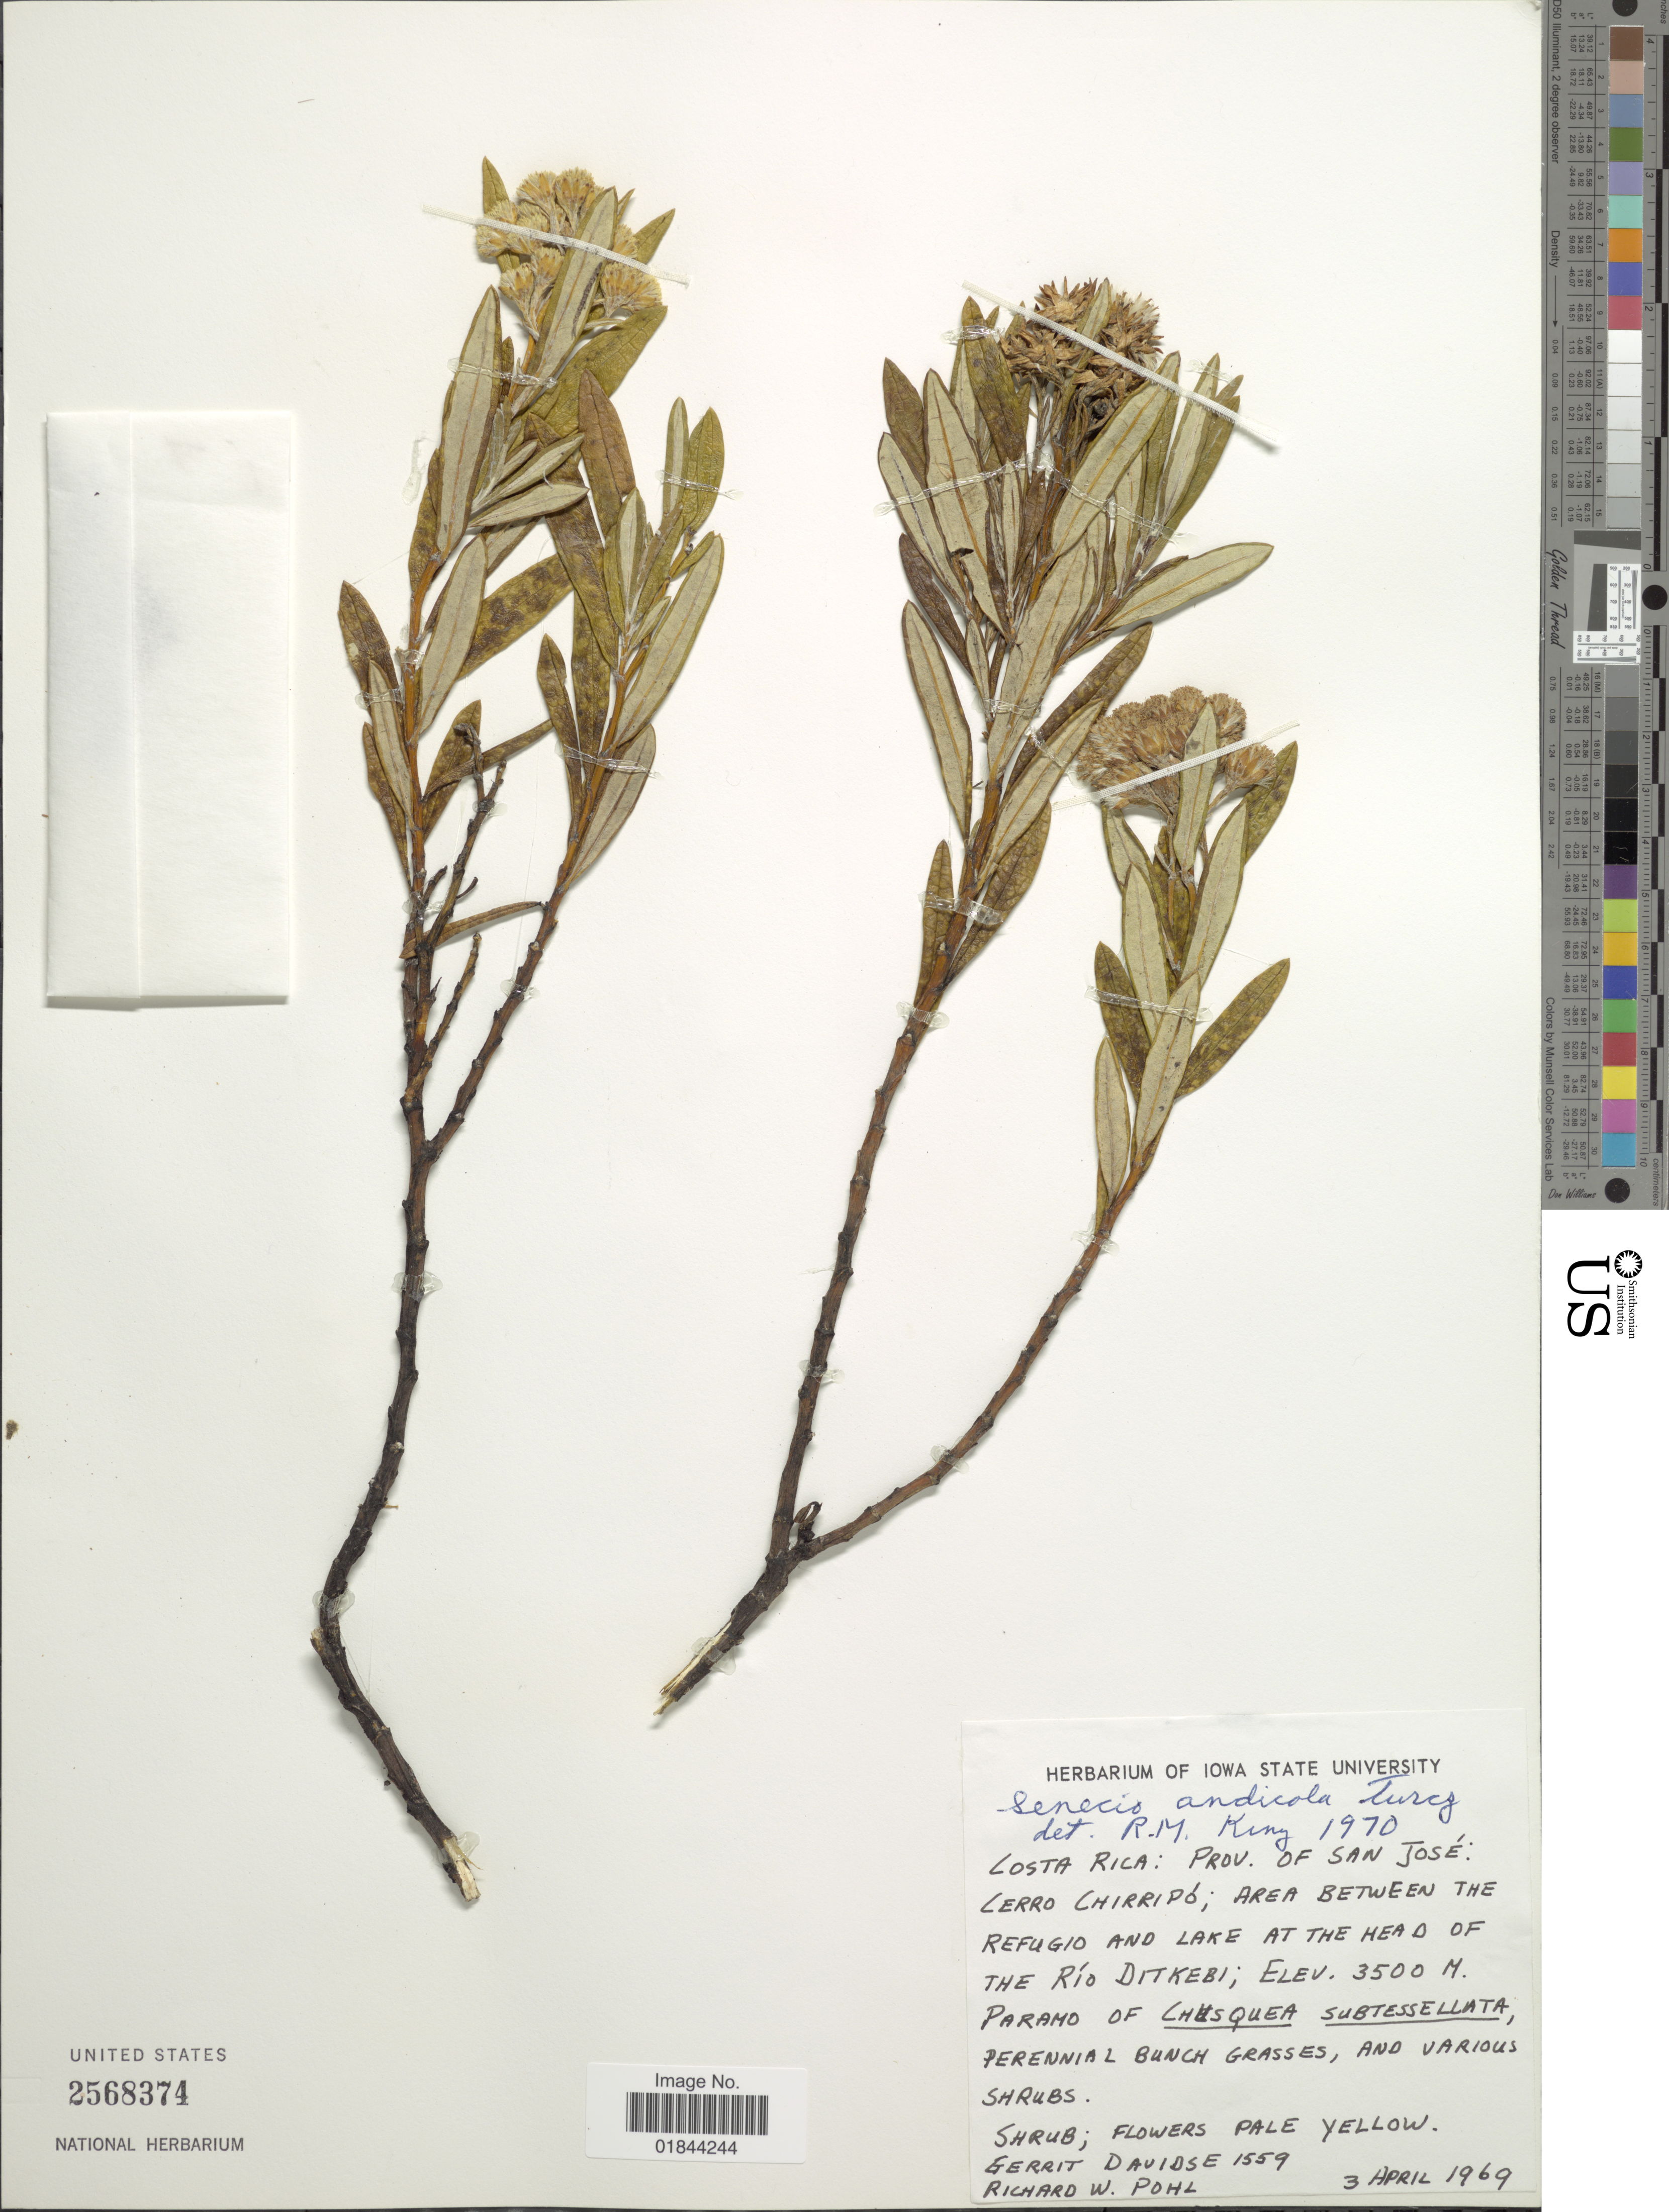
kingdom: Plantae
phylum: Tracheophyta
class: Magnoliopsida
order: Asterales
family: Asteraceae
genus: Pentacalia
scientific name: Pentacalia andicola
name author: (Turcz.) Cuatrec.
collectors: G. Davidse & R. W. Pohl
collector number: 1559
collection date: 1969-04-03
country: Costa Rica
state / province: San José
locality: Cerro Chirripó; Area between the Refugio and lake at the head of the Rio Ditkebi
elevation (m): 3500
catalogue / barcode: US 2568374